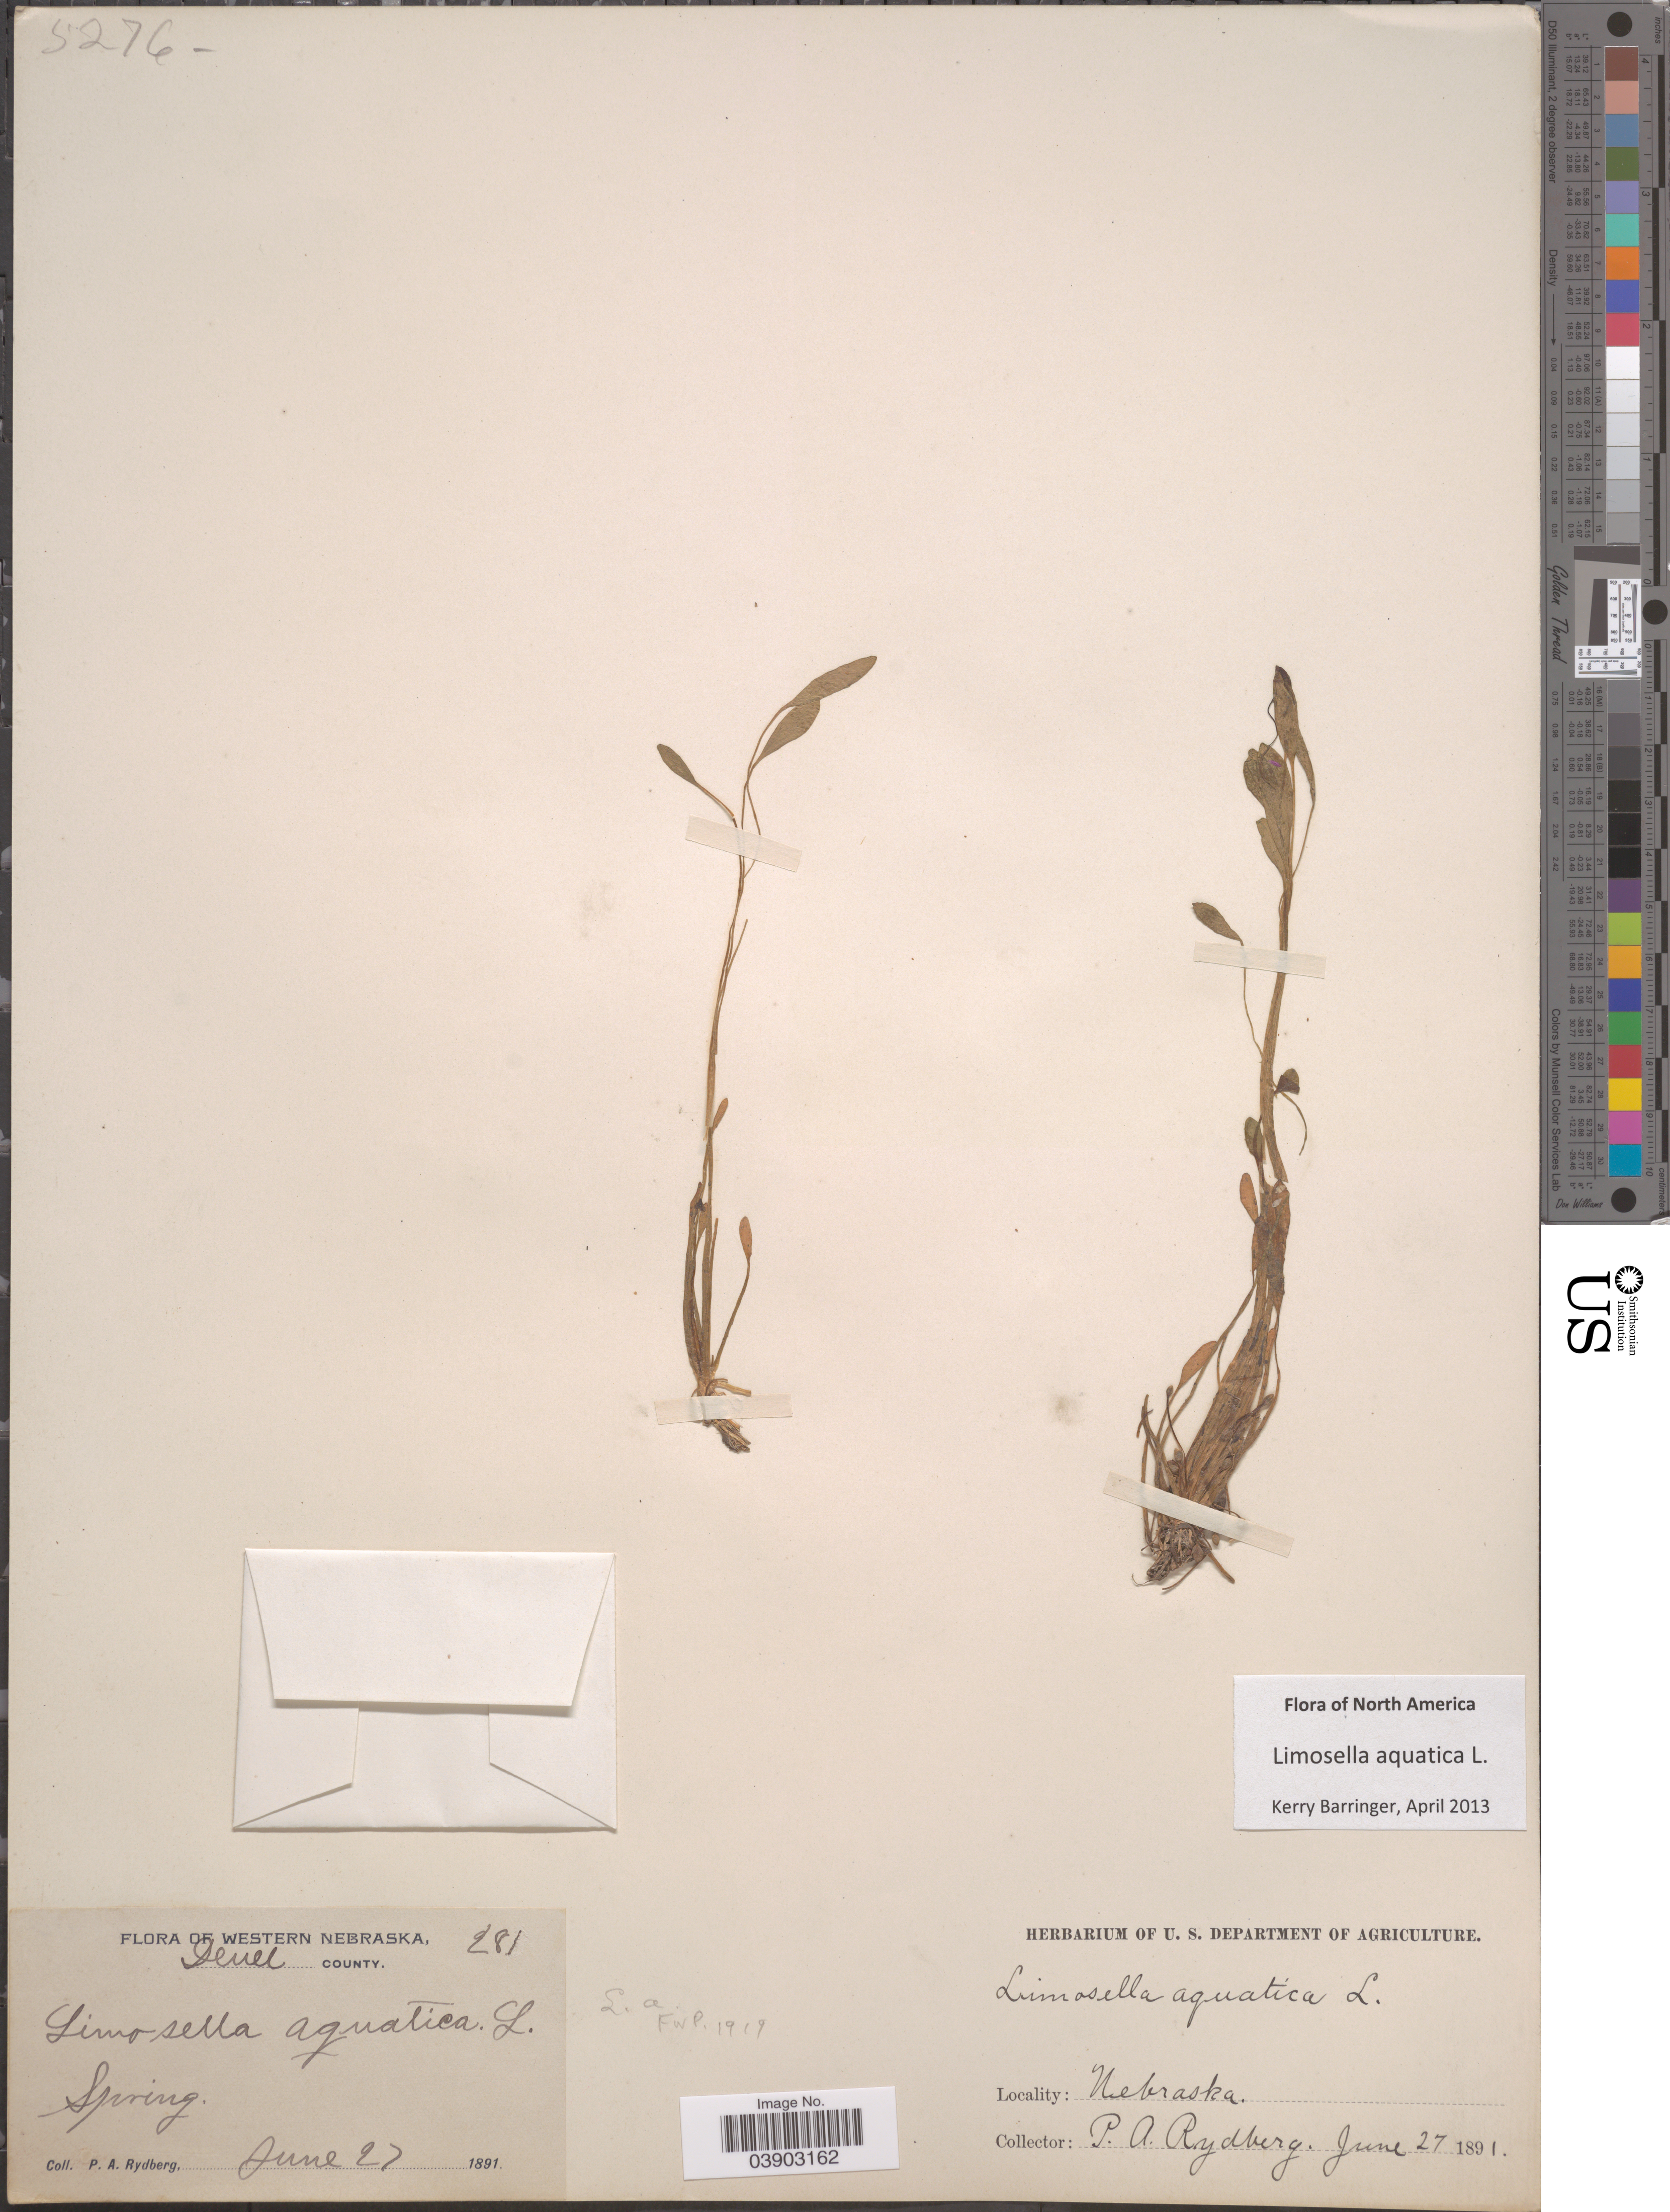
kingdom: Plantae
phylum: Tracheophyta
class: Magnoliopsida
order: Lamiales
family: Scrophulariaceae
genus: Limosella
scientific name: Limosella aquatica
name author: L.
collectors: P. A. Rydberg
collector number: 281*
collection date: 1891-06-27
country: United States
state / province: Nebraska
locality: Western Nebraska. Deuel County. Spring.